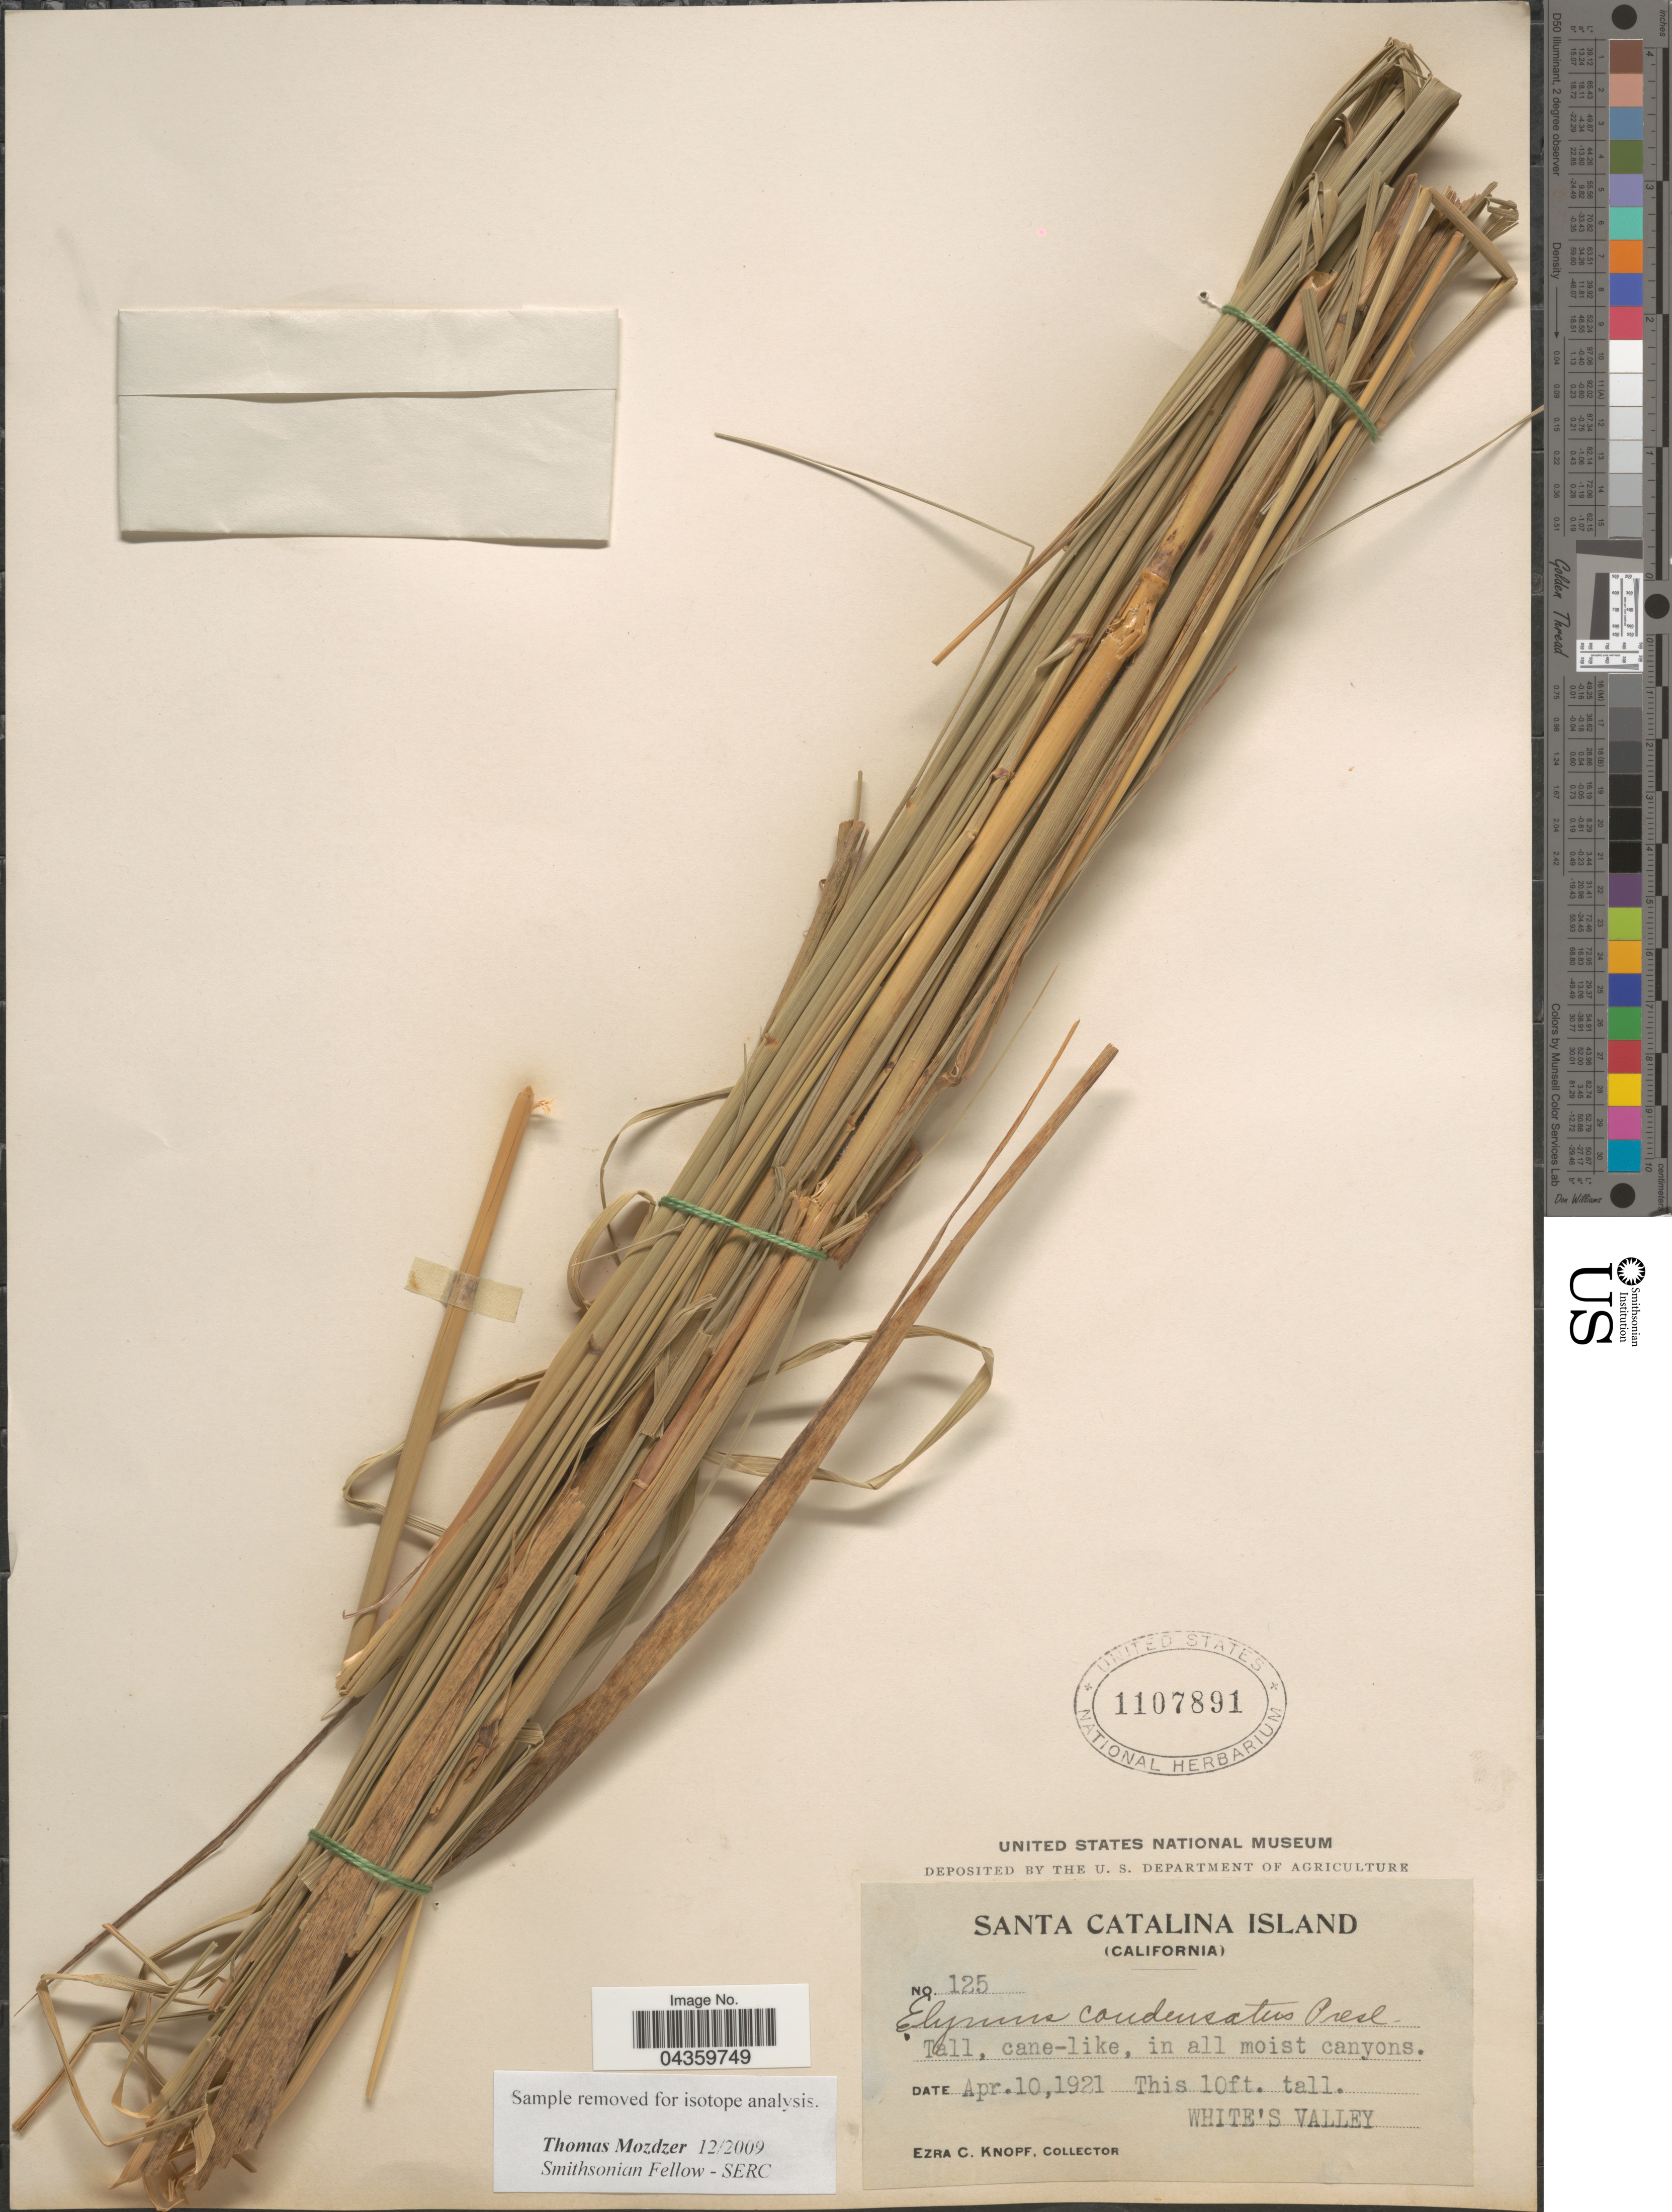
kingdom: Plantae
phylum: Tracheophyta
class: Liliopsida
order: Poales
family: Poaceae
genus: Phragmites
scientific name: Phragmites australis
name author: (Cav.) Trin. ex Steud.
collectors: E. Knopf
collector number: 125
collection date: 1921-04-10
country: United States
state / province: California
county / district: Los Angeles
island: Santa Catalina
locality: Santa Catalina Island. White's Valley.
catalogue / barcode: US 1107891